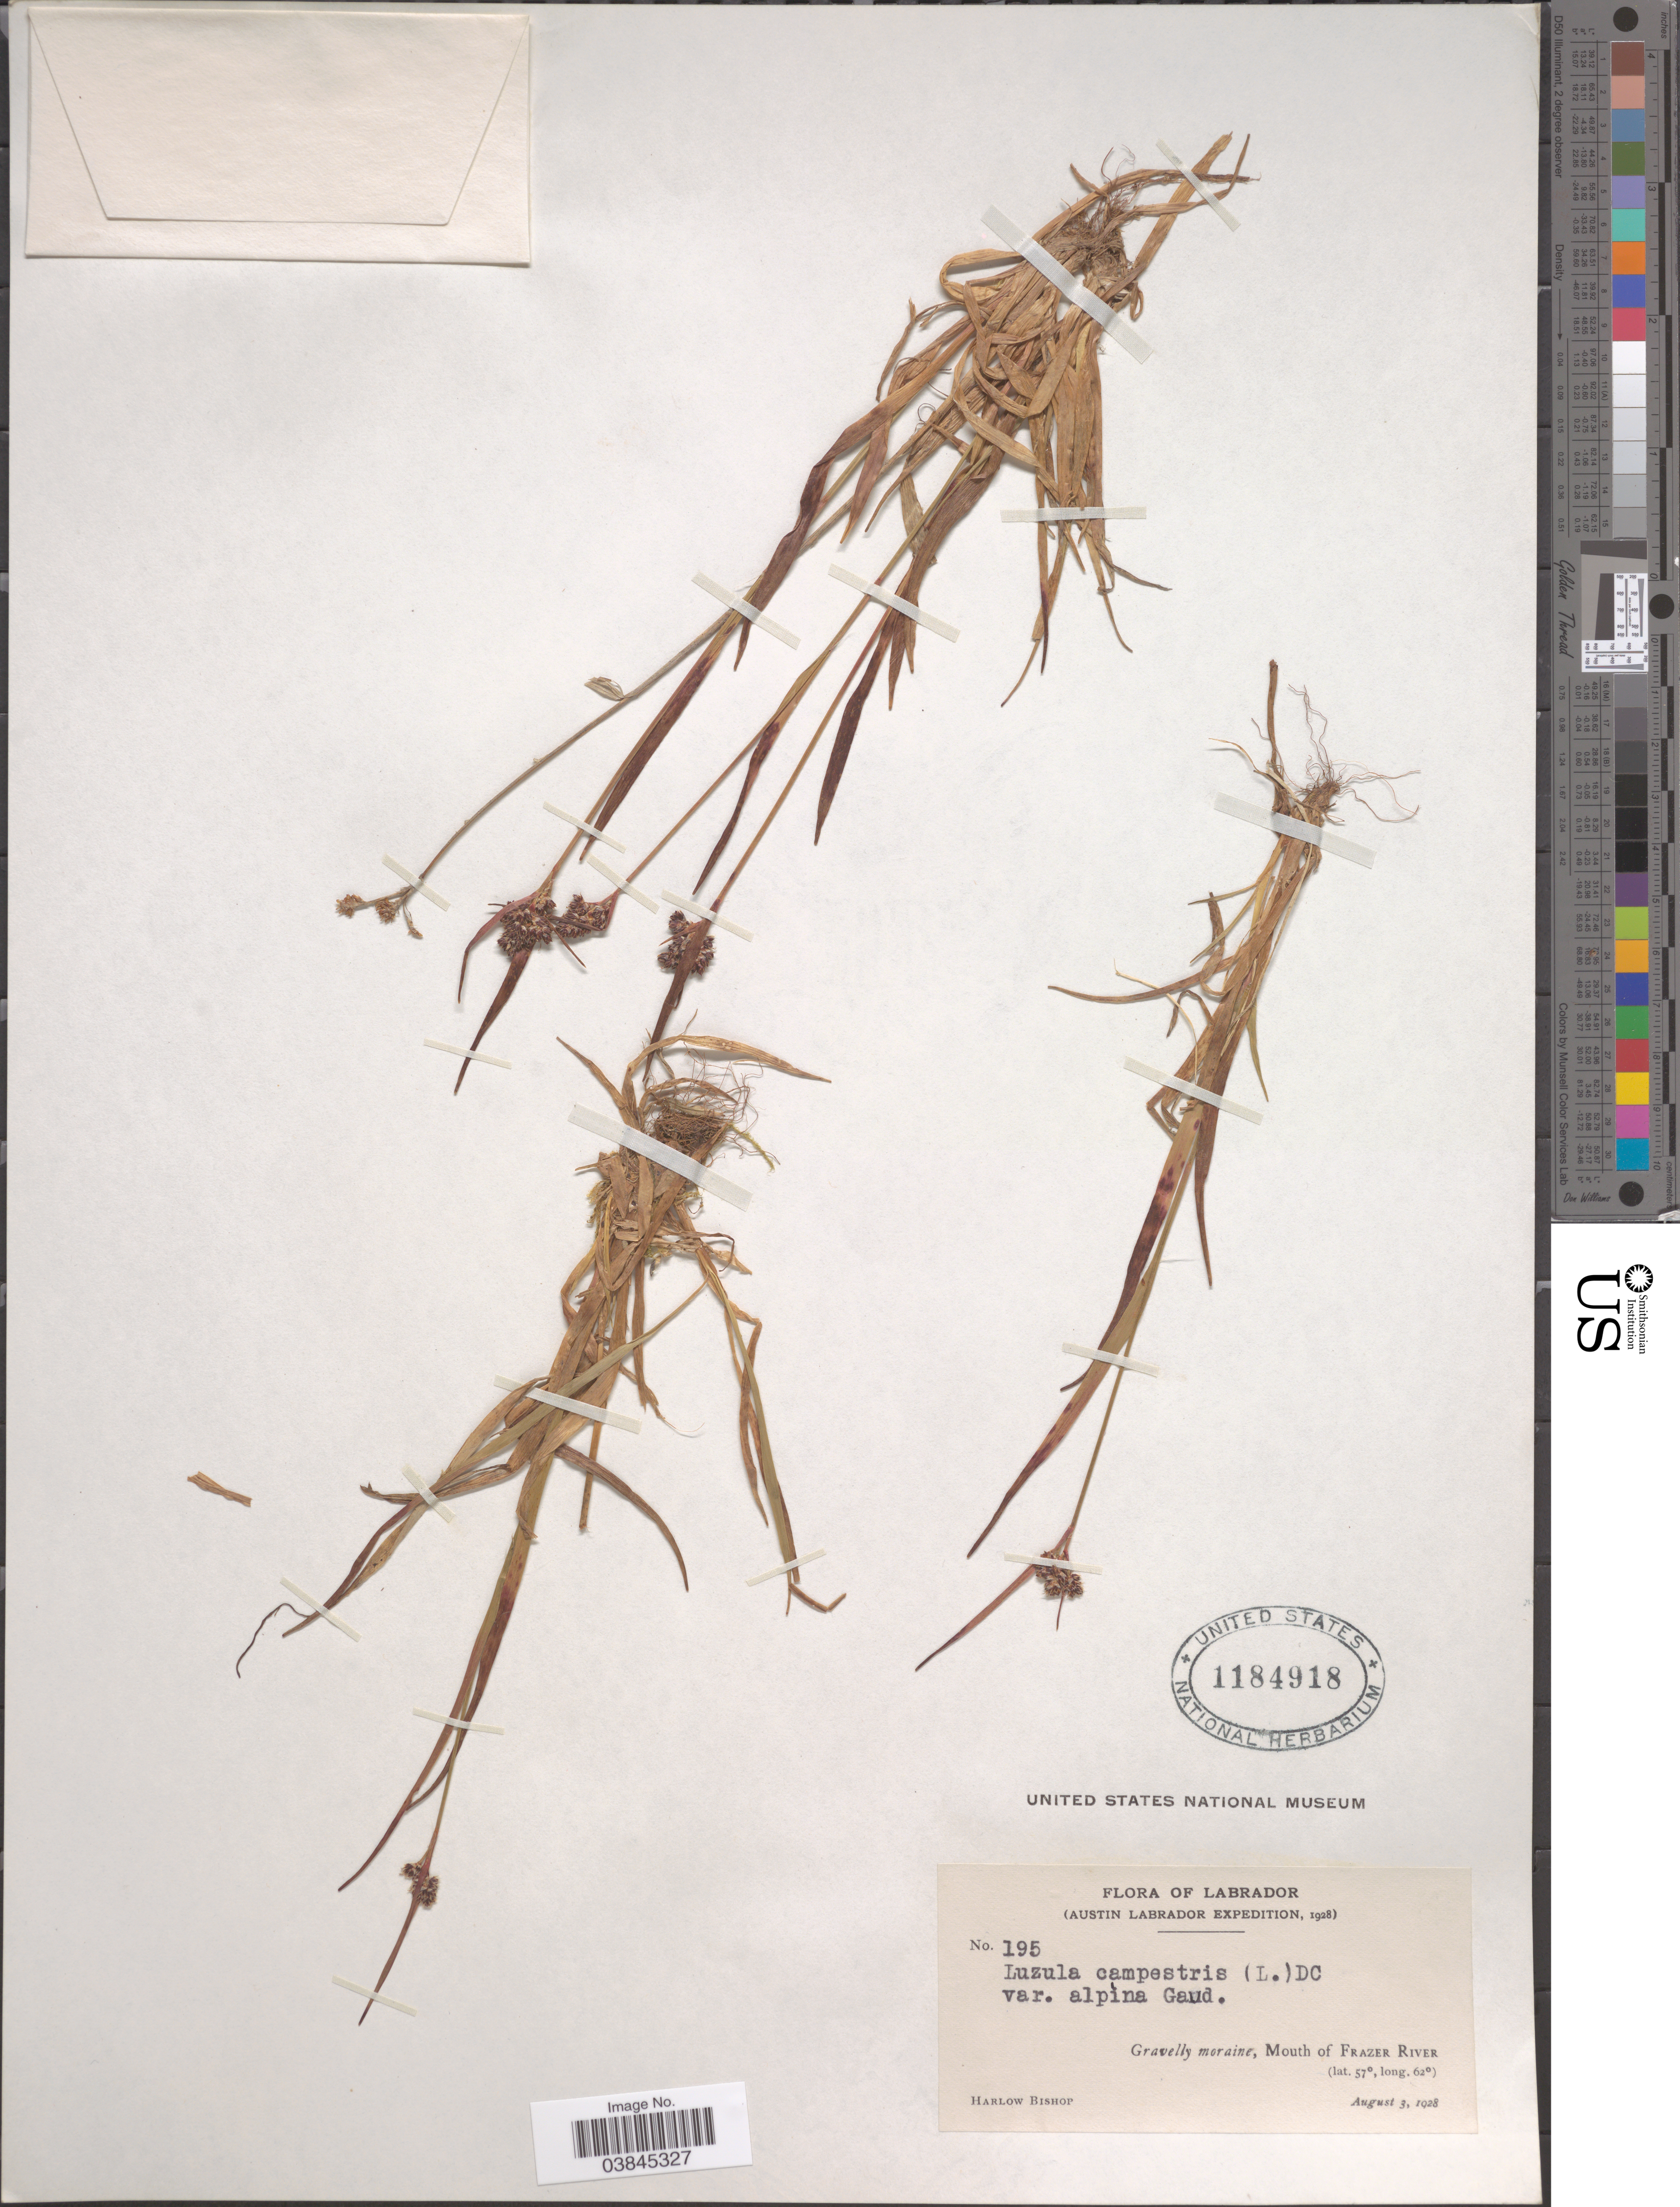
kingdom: Plantae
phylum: Tracheophyta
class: Liliopsida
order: Poales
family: Juncaceae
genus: Luzula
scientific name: Luzula campestris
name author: (L.) DC.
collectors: H. Bishop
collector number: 195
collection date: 1928-08-03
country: Canada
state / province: Newfoundland and Labrador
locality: Labrador. Mouth of Frazer River.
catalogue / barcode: US 1184918